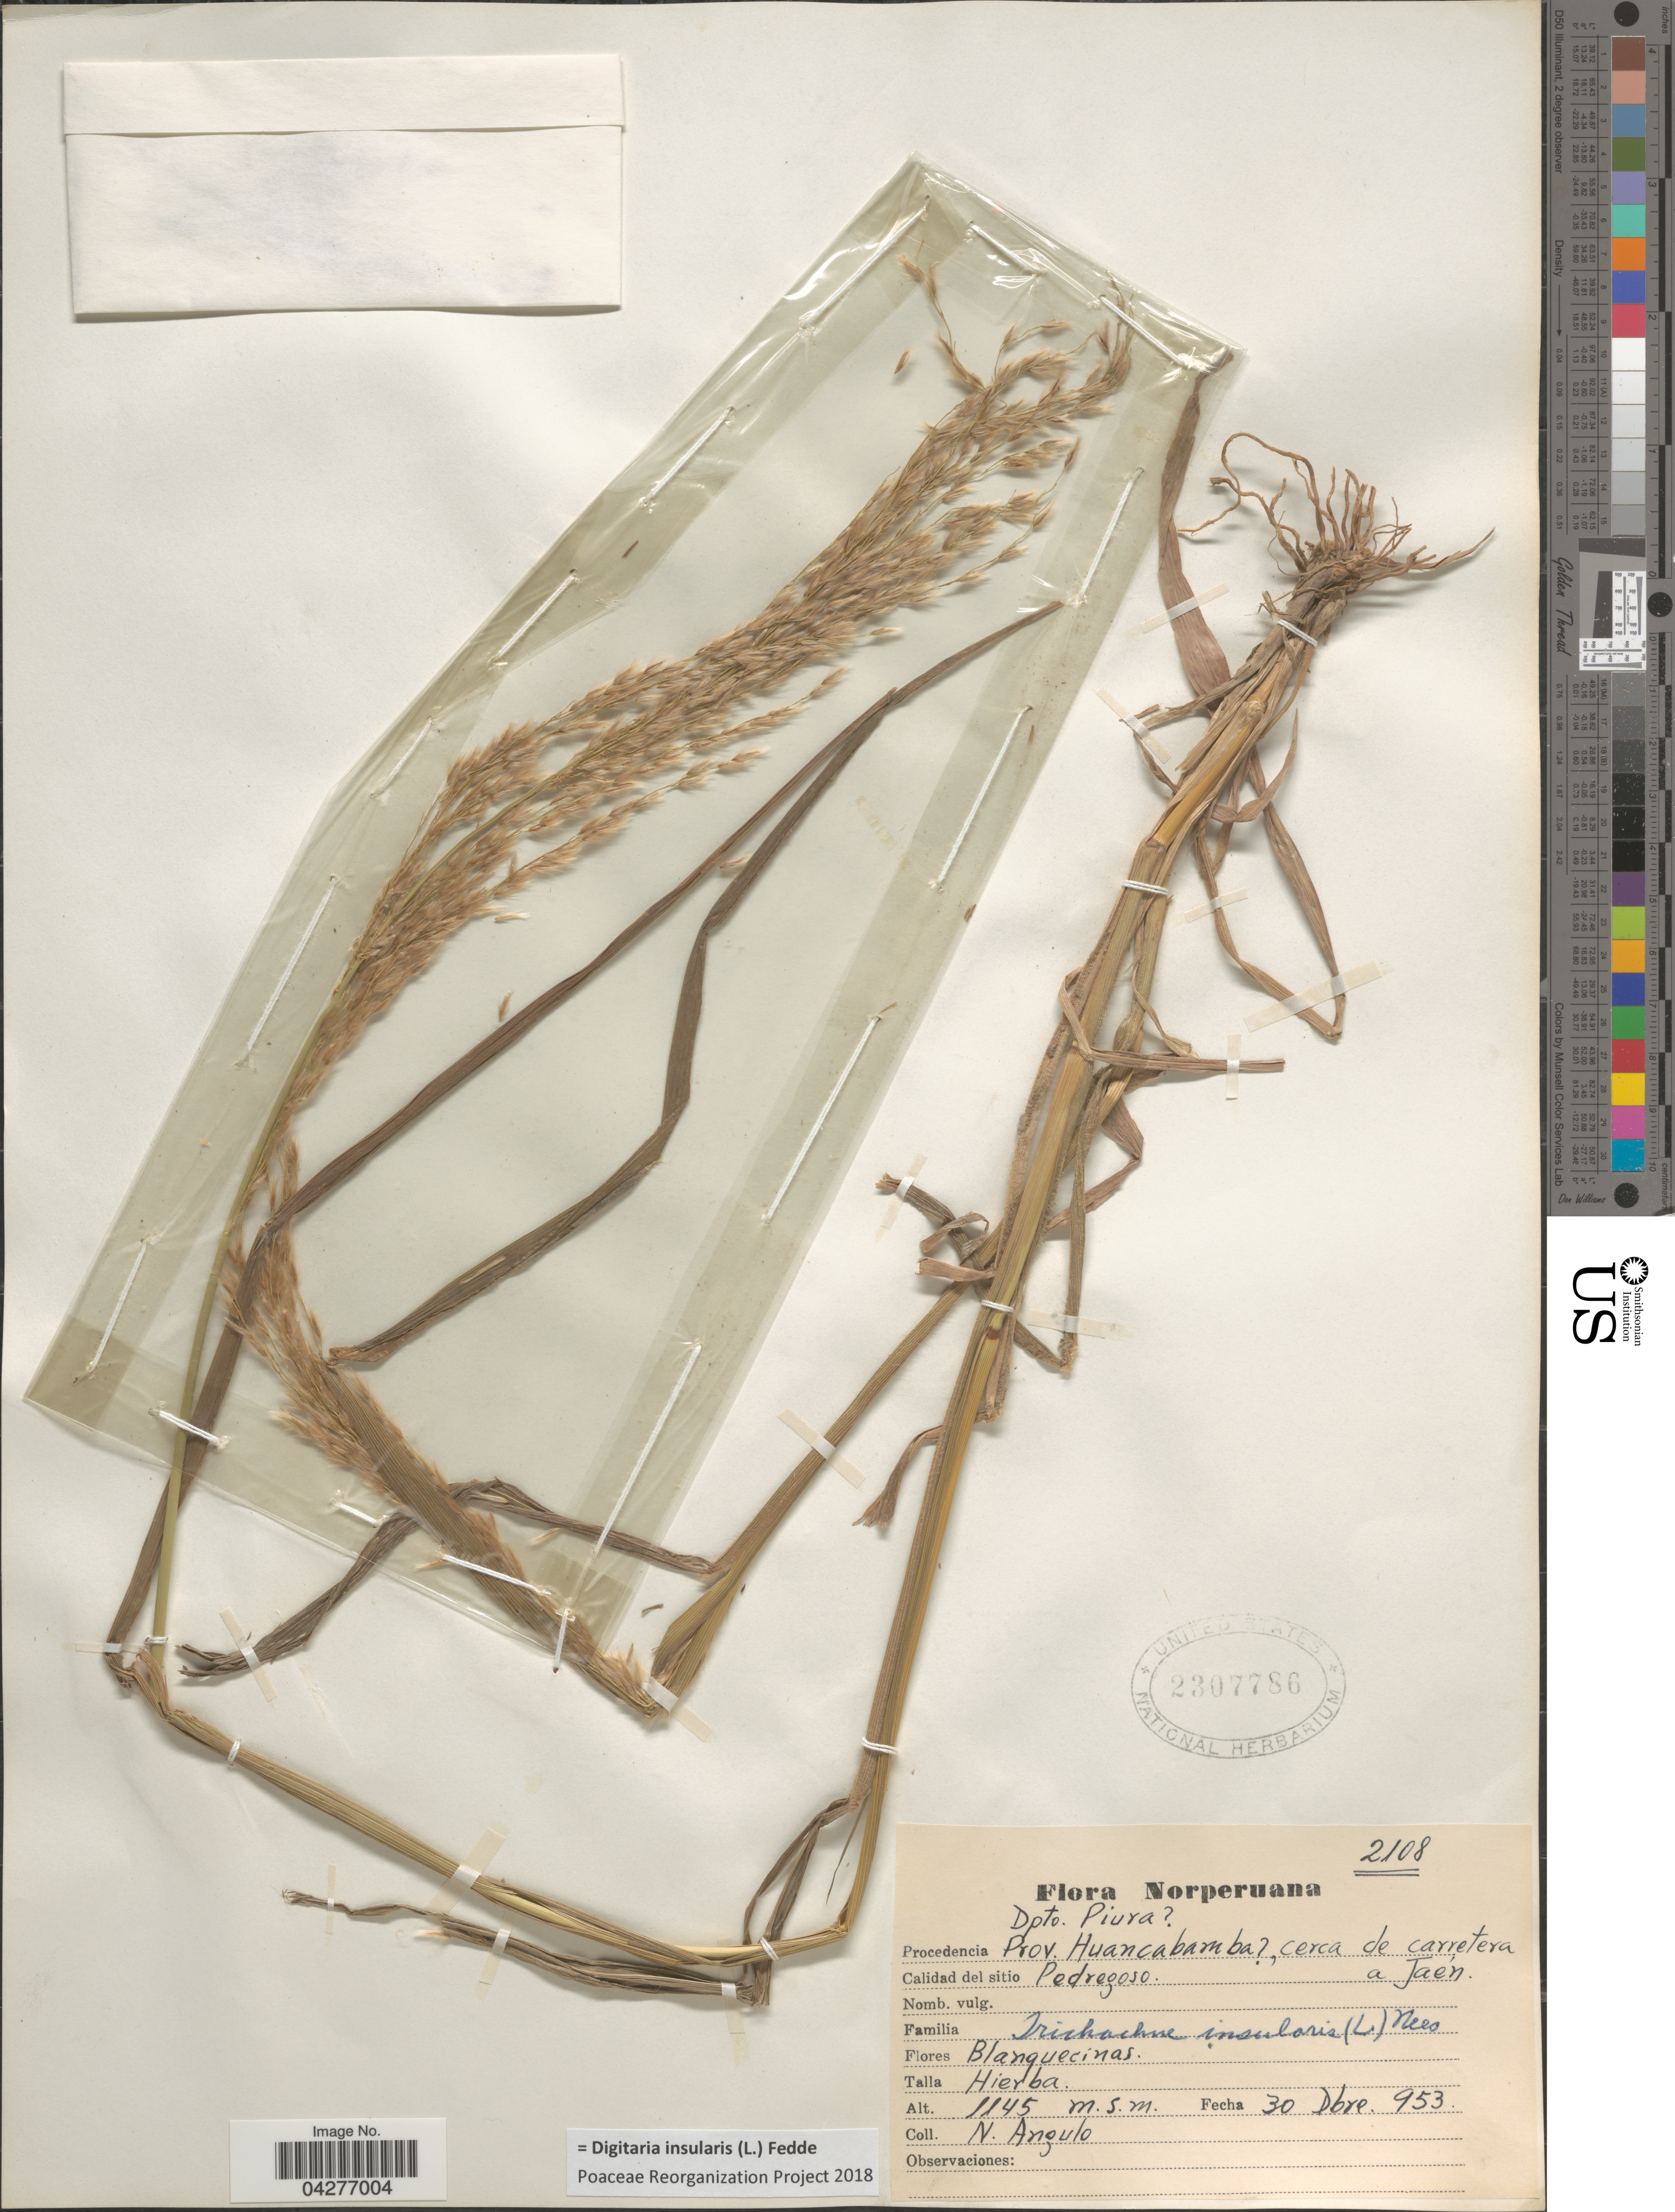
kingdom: Plantae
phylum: Tracheophyta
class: Liliopsida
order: Poales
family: Poaceae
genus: Digitaria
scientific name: Digitaria insularis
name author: (L.) Fedde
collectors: N. Angulo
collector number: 2108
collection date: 1953-12-30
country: Peru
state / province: Piura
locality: Norperuana. Dpto. Piura [unsure placement] Procedencia Prov. Huancabamba [unsure placement], cerca de carretera a Jaen. Calidad del sitio Pedregoso.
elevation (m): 1145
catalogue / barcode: US 2307786